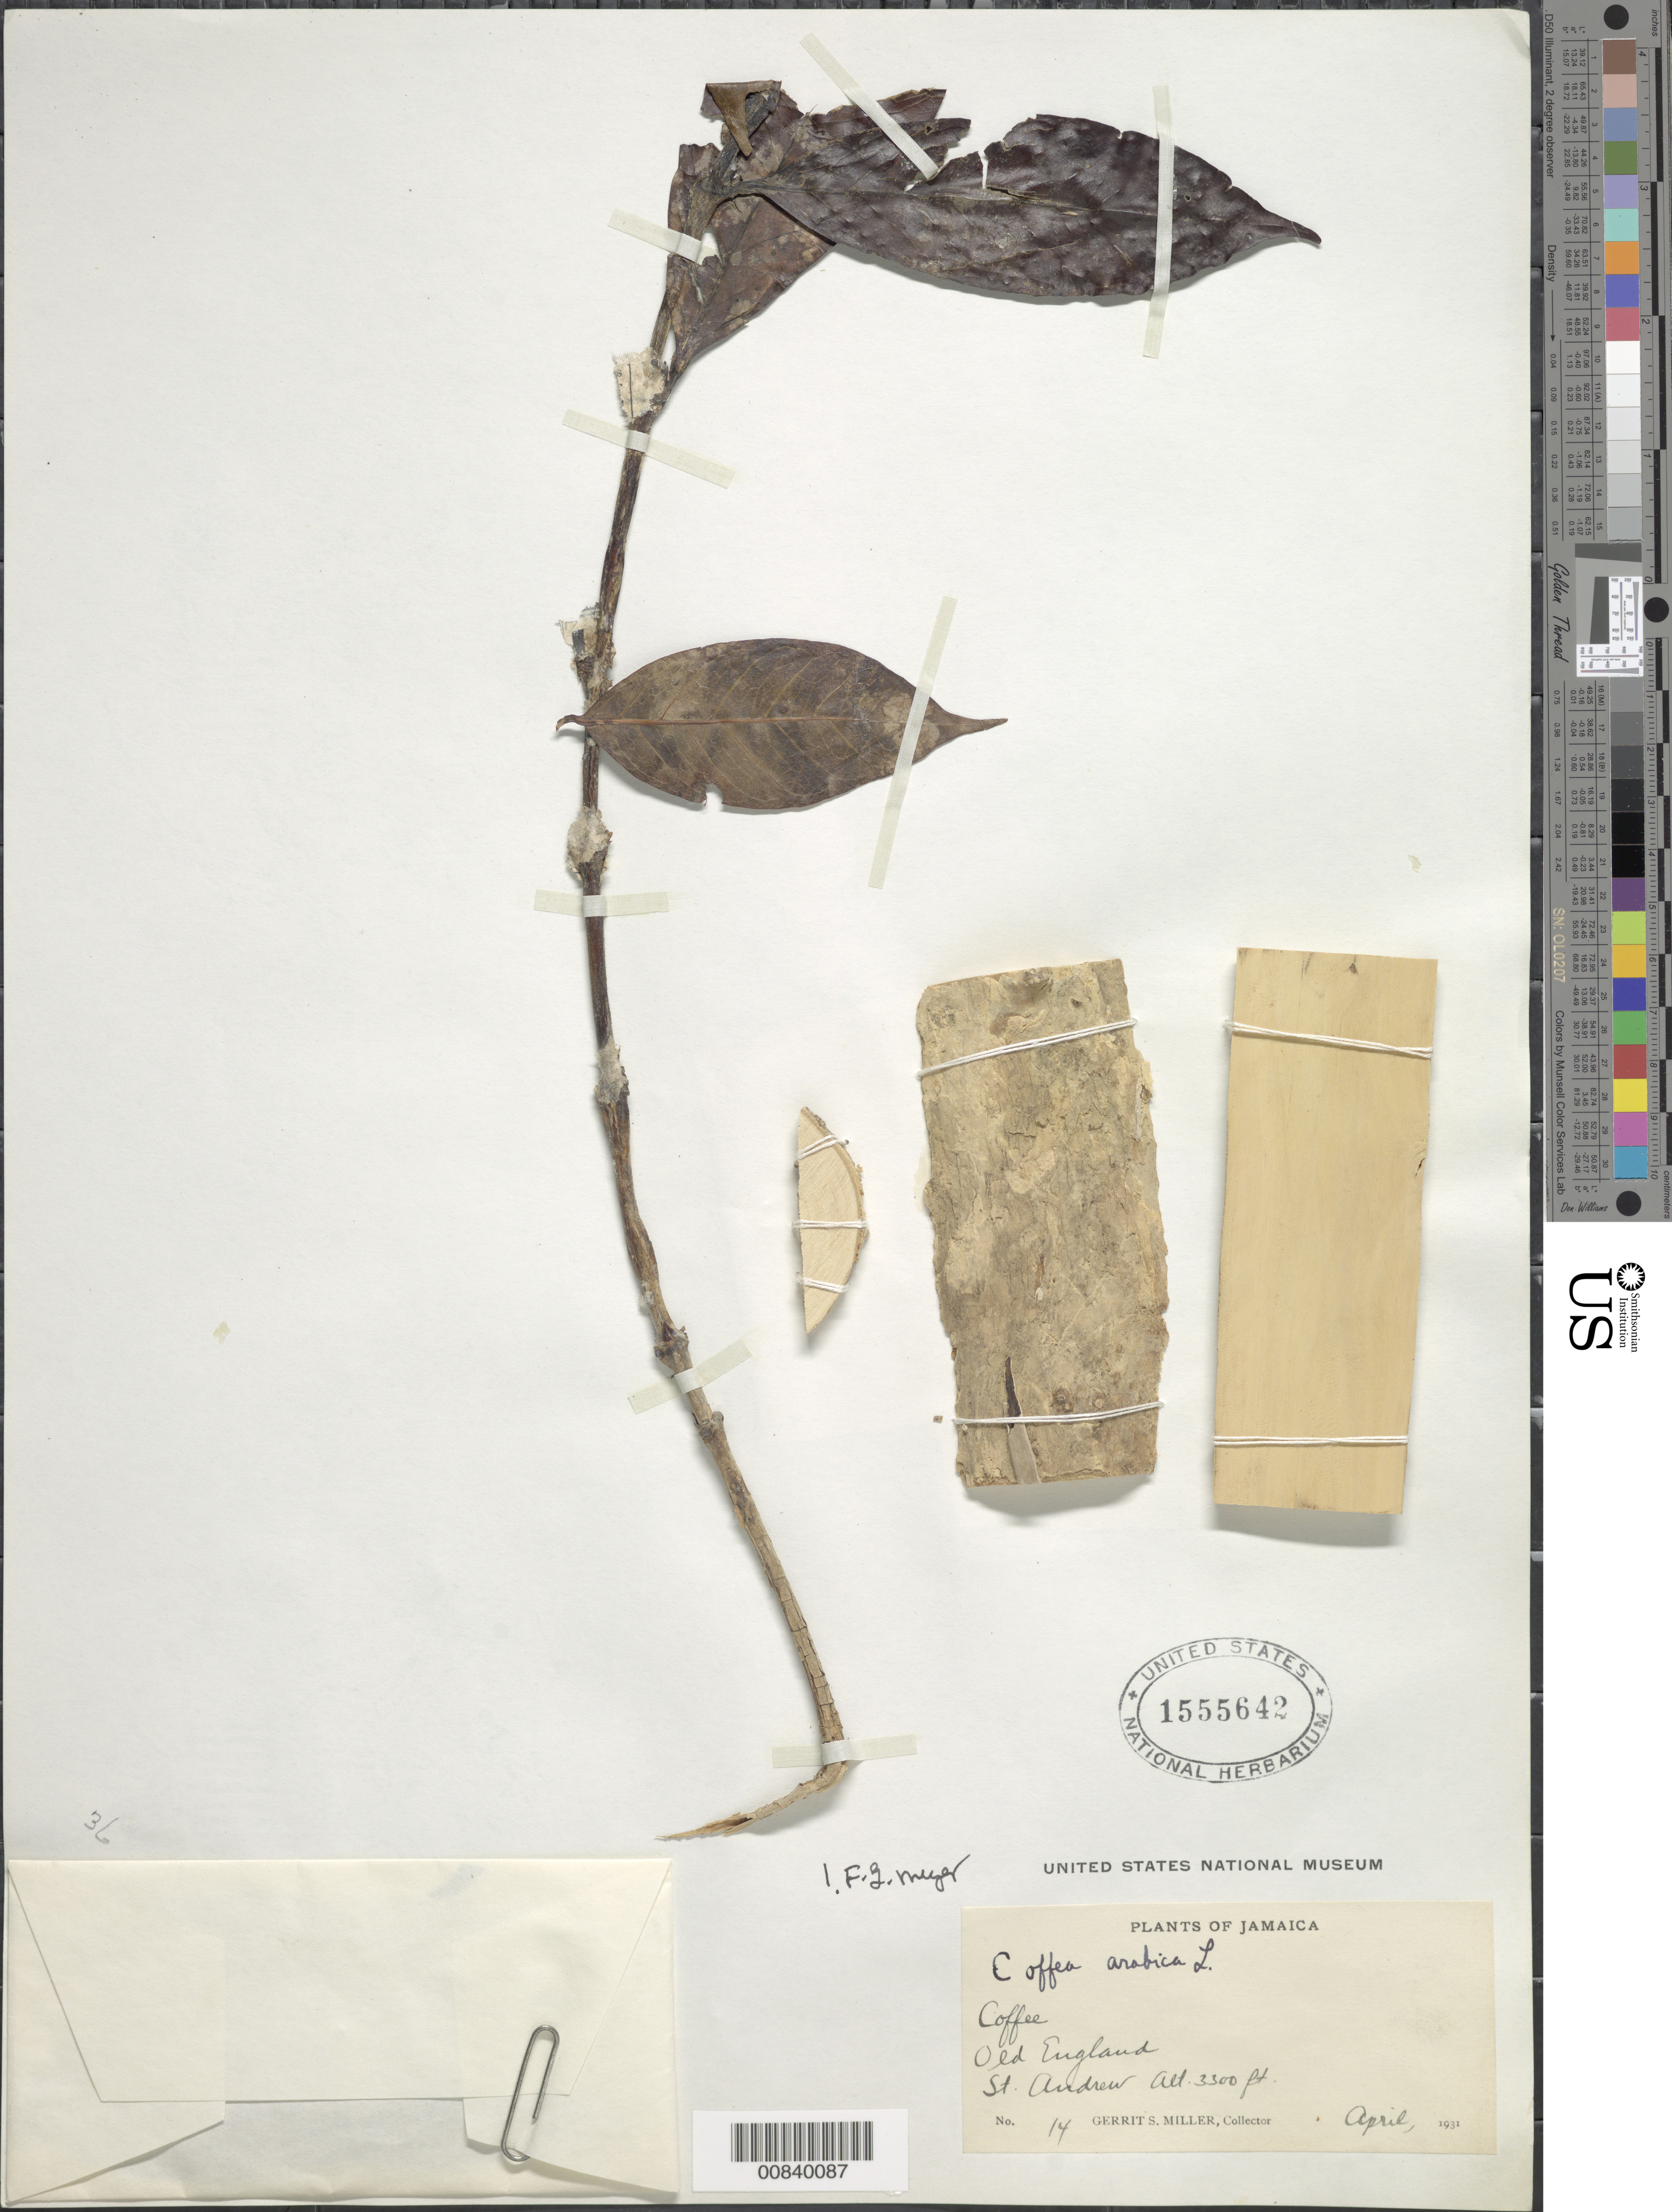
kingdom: Plantae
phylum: Tracheophyta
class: Magnoliopsida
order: Gentianales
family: Rubiaceae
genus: Coffea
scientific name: Coffea arabica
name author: L.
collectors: G. S. Miller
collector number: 14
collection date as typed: Apr 1931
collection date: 1931-04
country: Jamaica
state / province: Saint Andrew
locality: Old England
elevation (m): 1006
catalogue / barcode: US 1555642